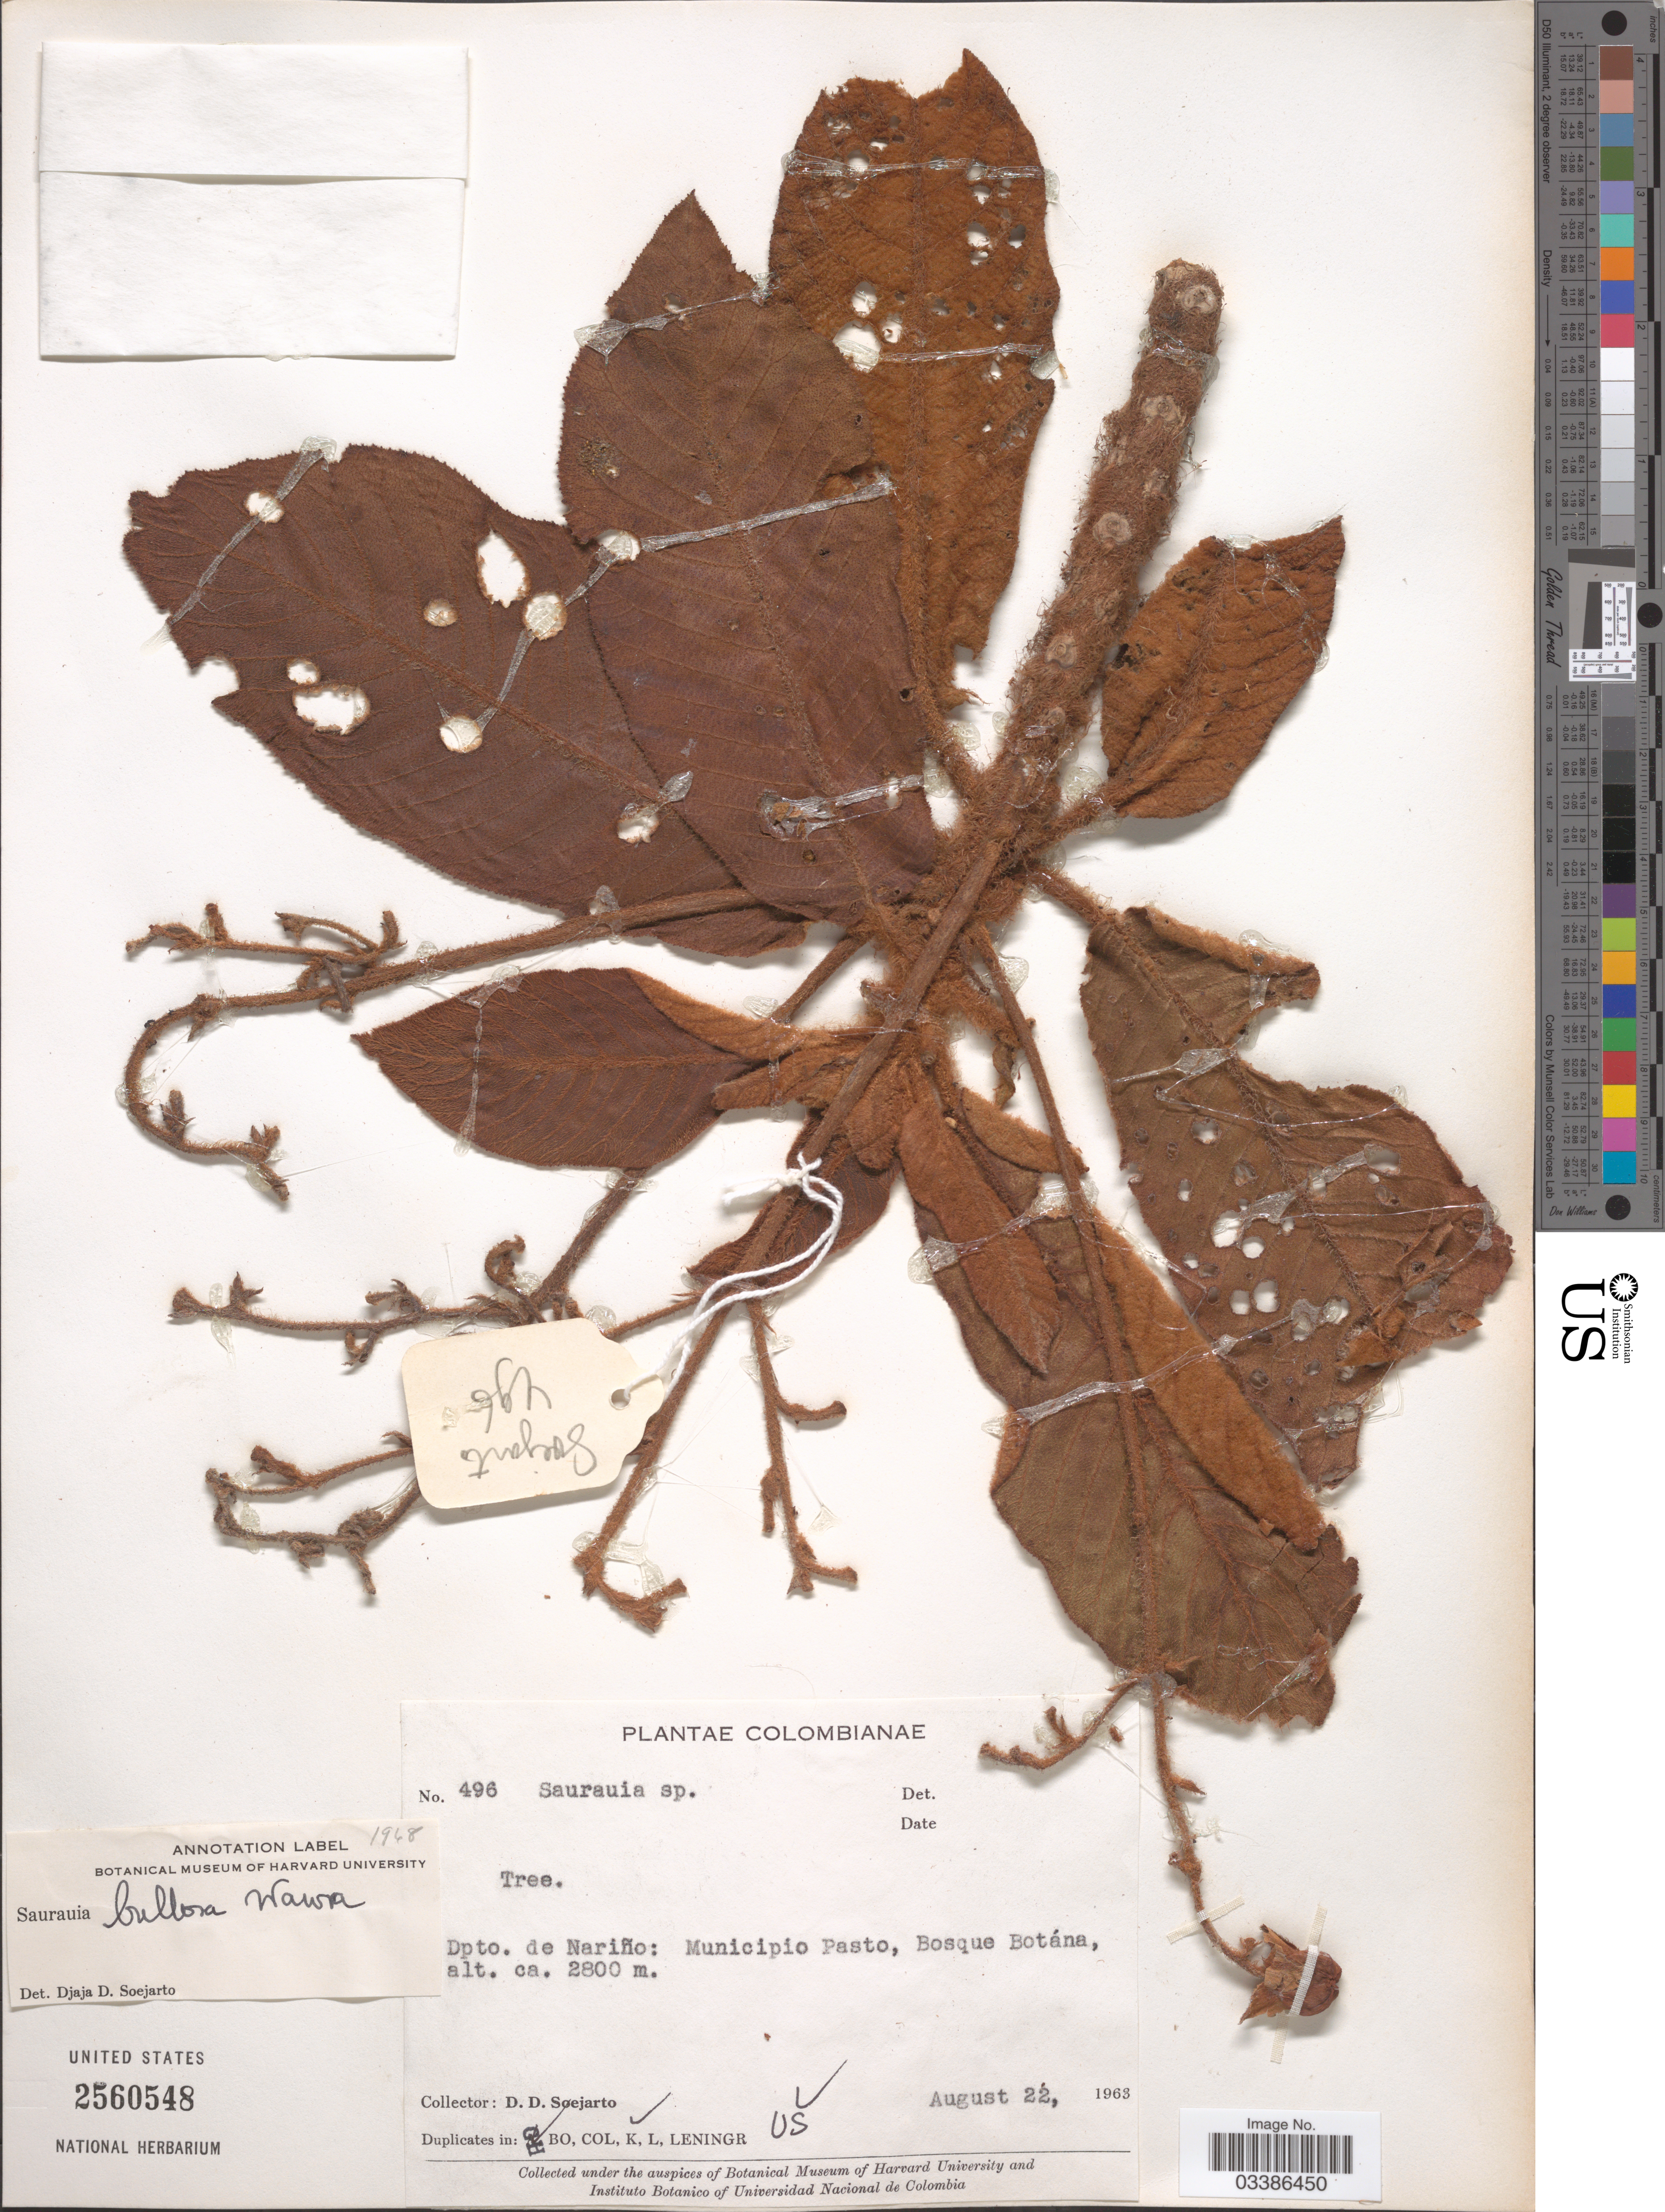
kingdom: Plantae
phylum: Tracheophyta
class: Magnoliopsida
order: Ericales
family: Actinidiaceae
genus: Saurauia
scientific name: Saurauia bullosa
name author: Wawra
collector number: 496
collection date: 1963-08-22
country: Colombia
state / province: Nariño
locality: Dpto. de Nariño: Municipio Pasto, Bosque Botána.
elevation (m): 2800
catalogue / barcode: US 2560548